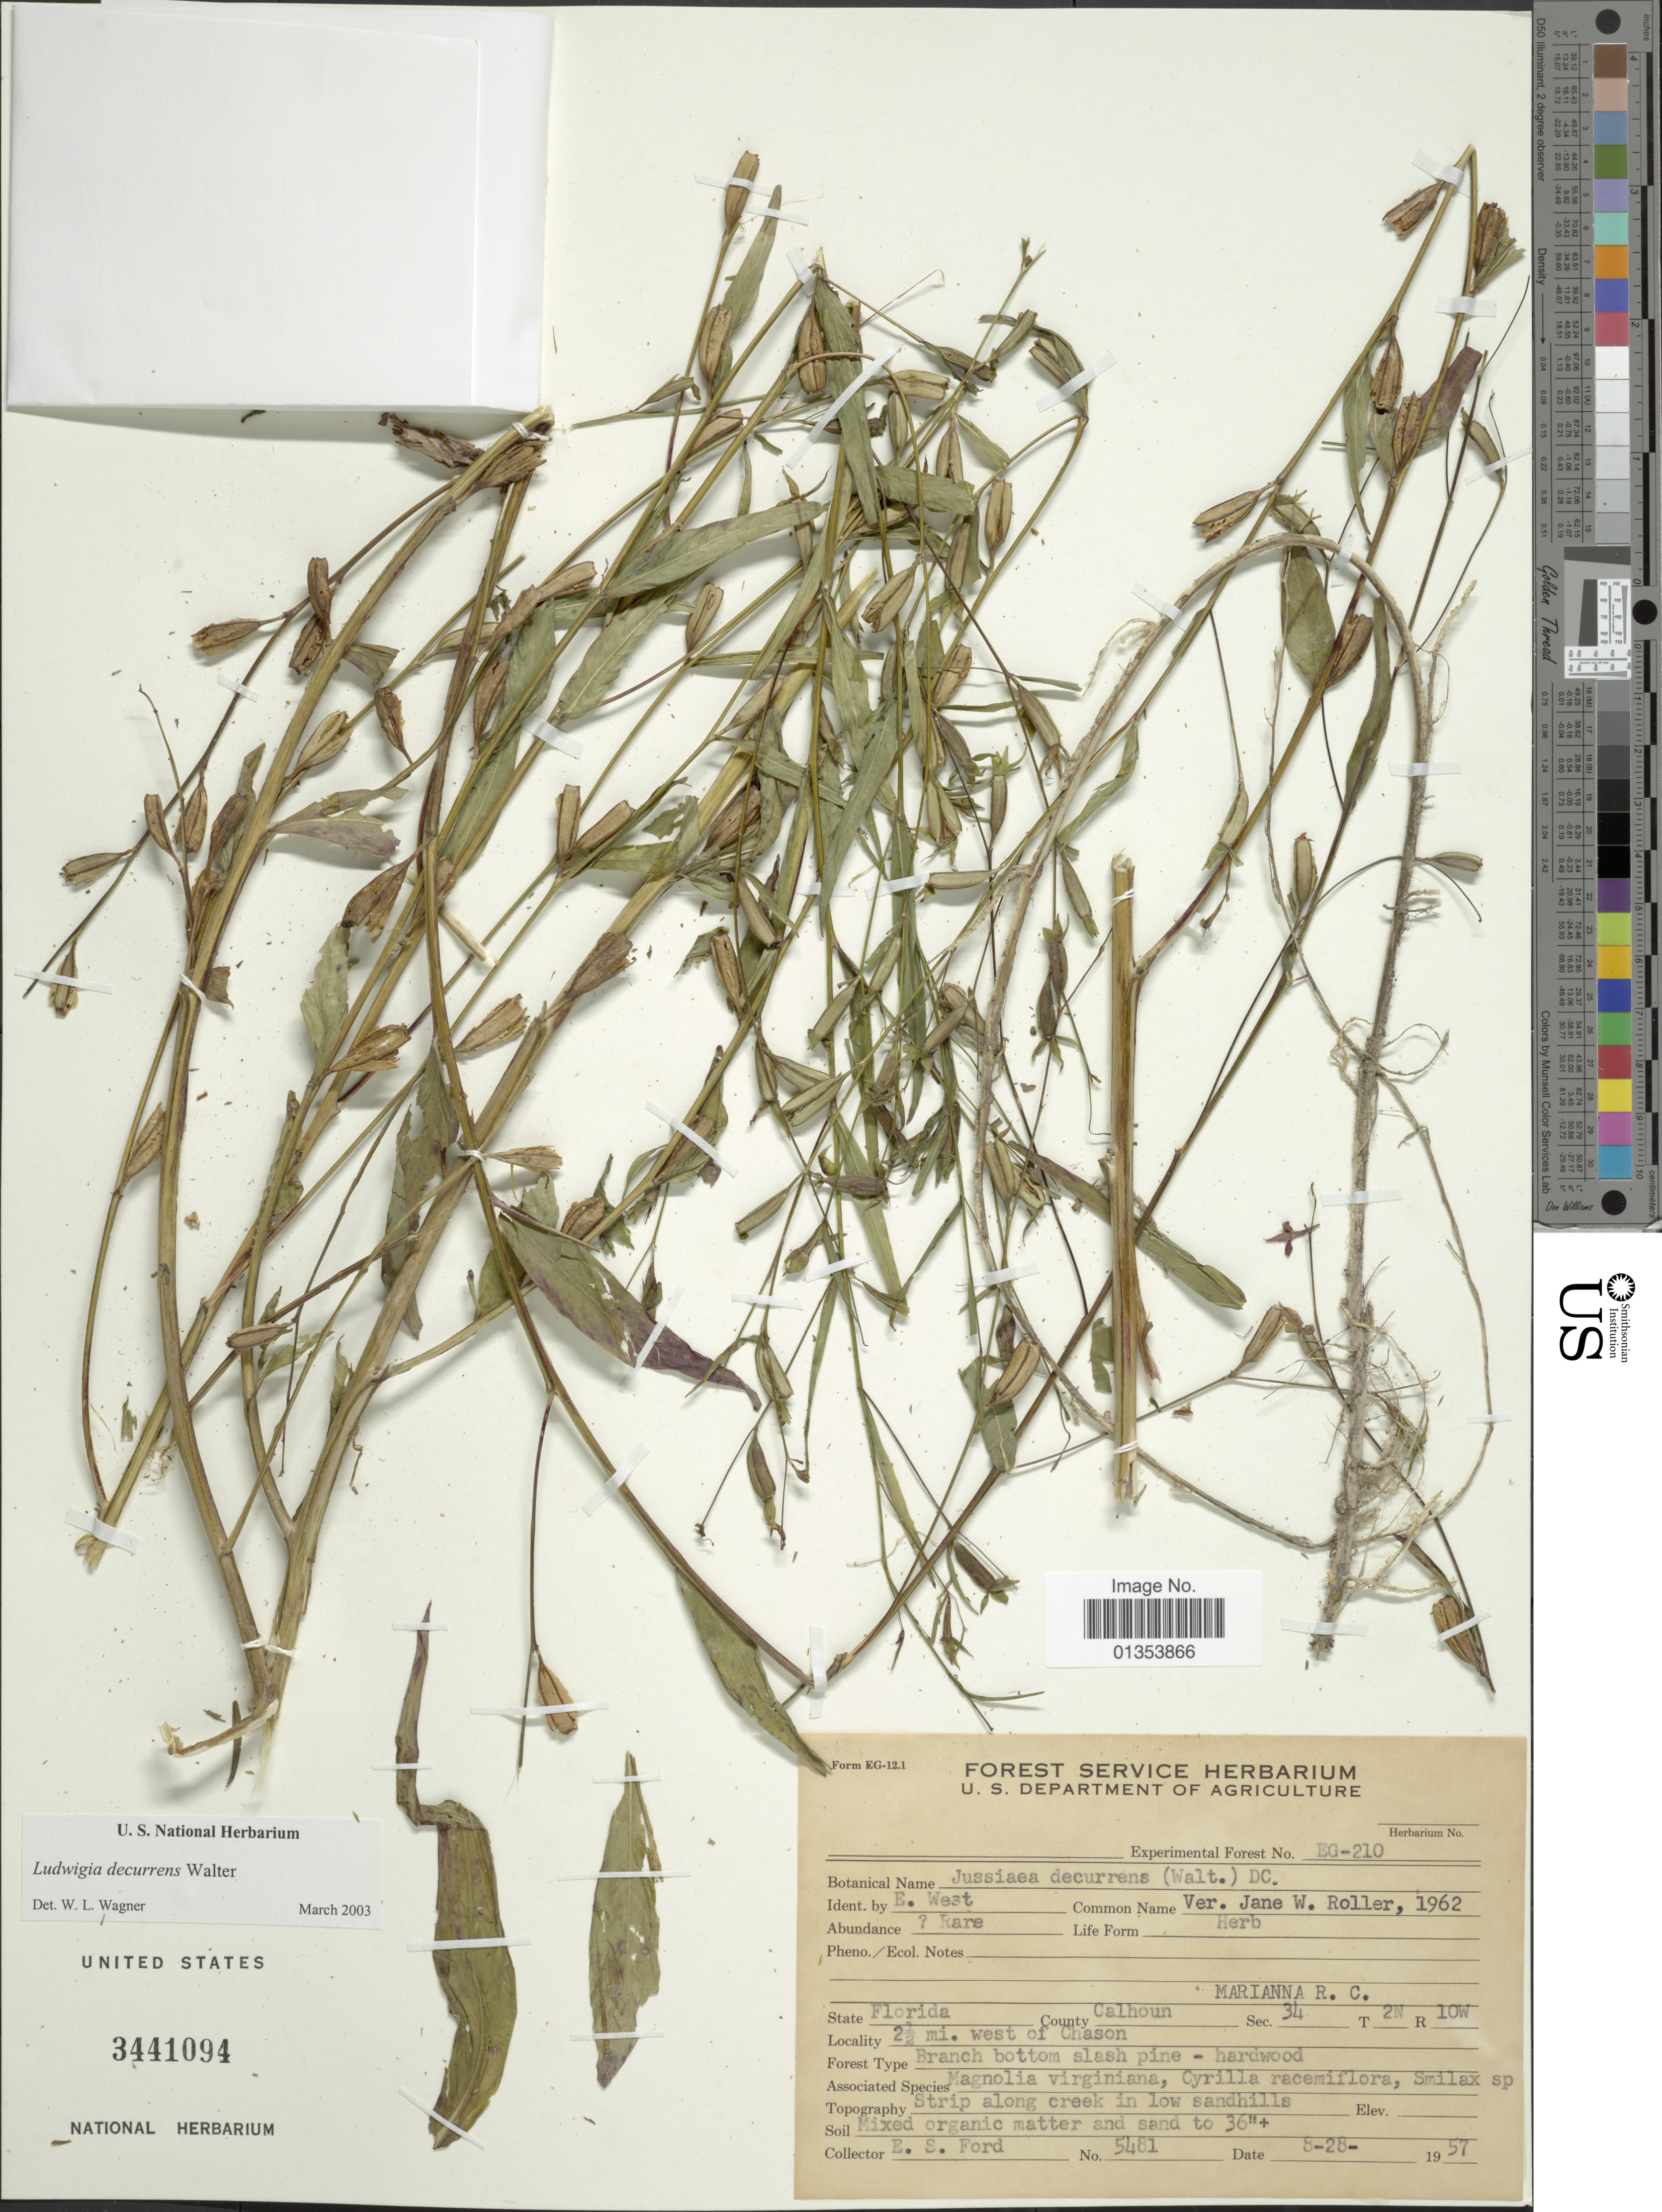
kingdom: Plantae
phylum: Tracheophyta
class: Magnoliopsida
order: Myrtales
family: Onagraceae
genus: Ludwigia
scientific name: Ludwigia decurrens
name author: Walter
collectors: E. Ford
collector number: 5481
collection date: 1957-08-28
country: United States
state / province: Florida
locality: Calhoun, Marianna R.C., 2½ mi. west of Chason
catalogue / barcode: US 3441094